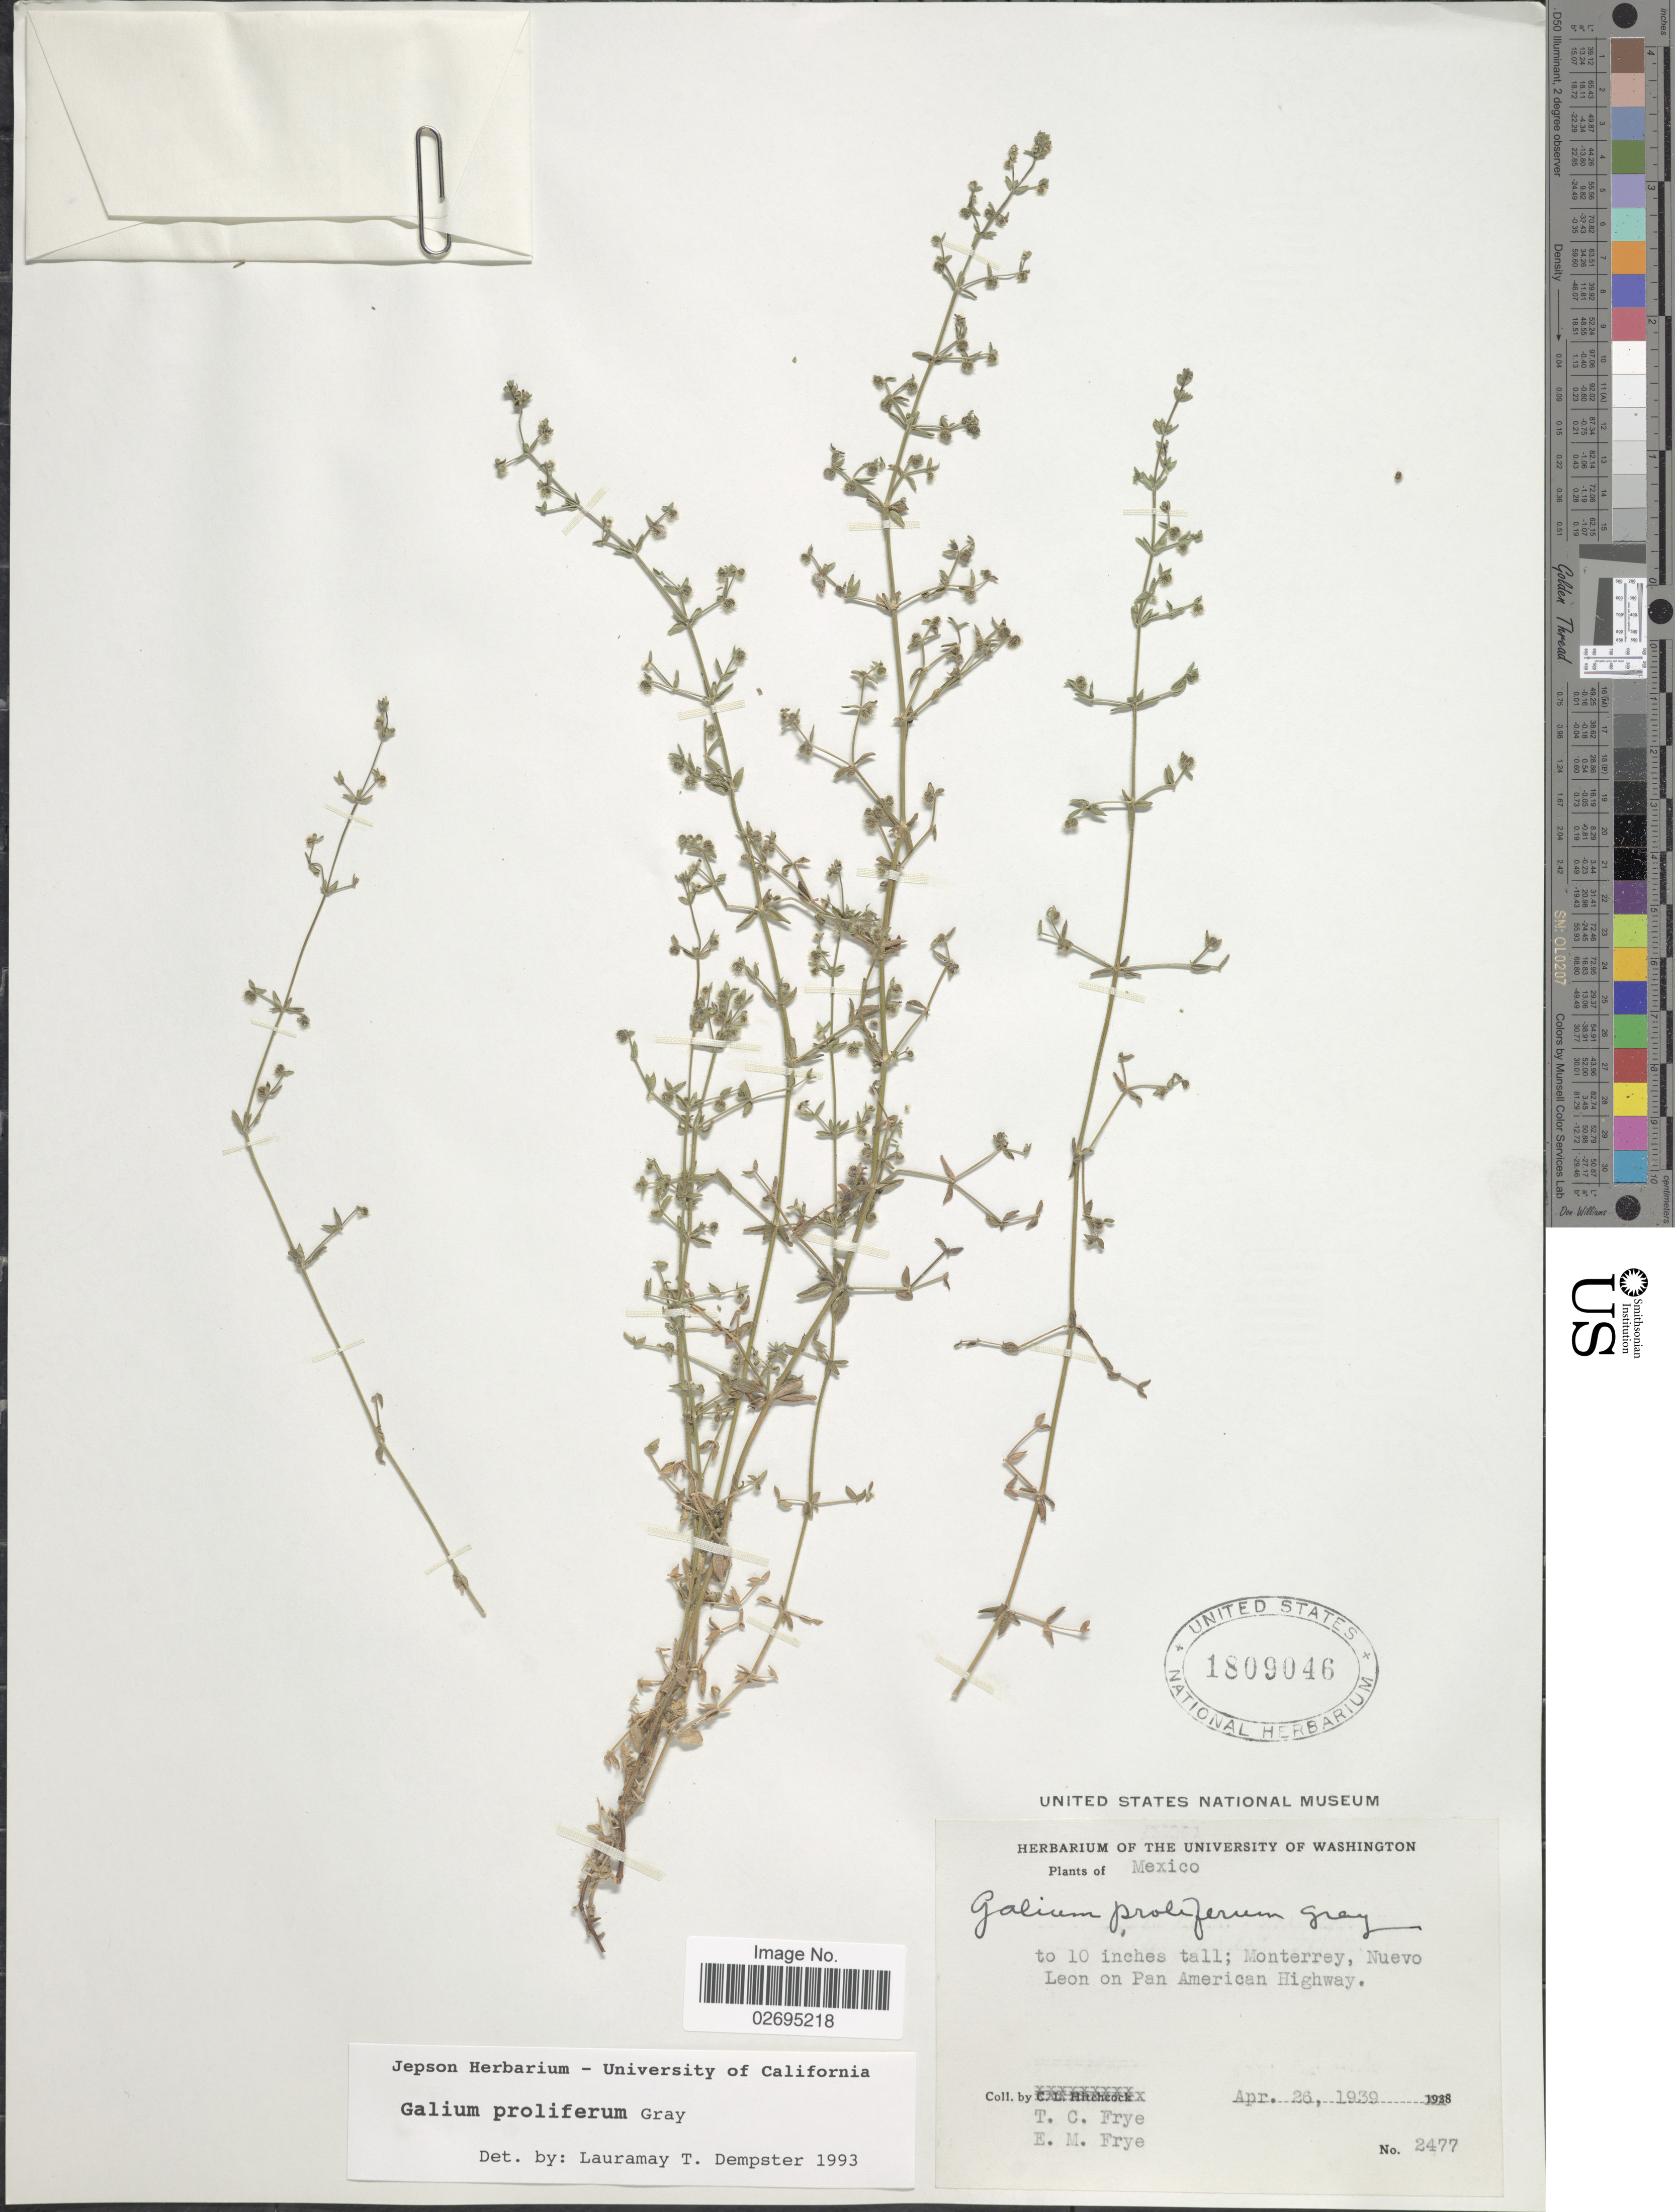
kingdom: Plantae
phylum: Tracheophyta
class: Magnoliopsida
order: Gentianales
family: Rubiaceae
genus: Galium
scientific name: Galium proliferum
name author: A. Gray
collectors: T. C. Frye & E. Frye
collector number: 2477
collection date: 1939-04-26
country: Mexico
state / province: Nuevo León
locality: Monterrey, Nuevo Leon on Pan American Highway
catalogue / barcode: US 1809046